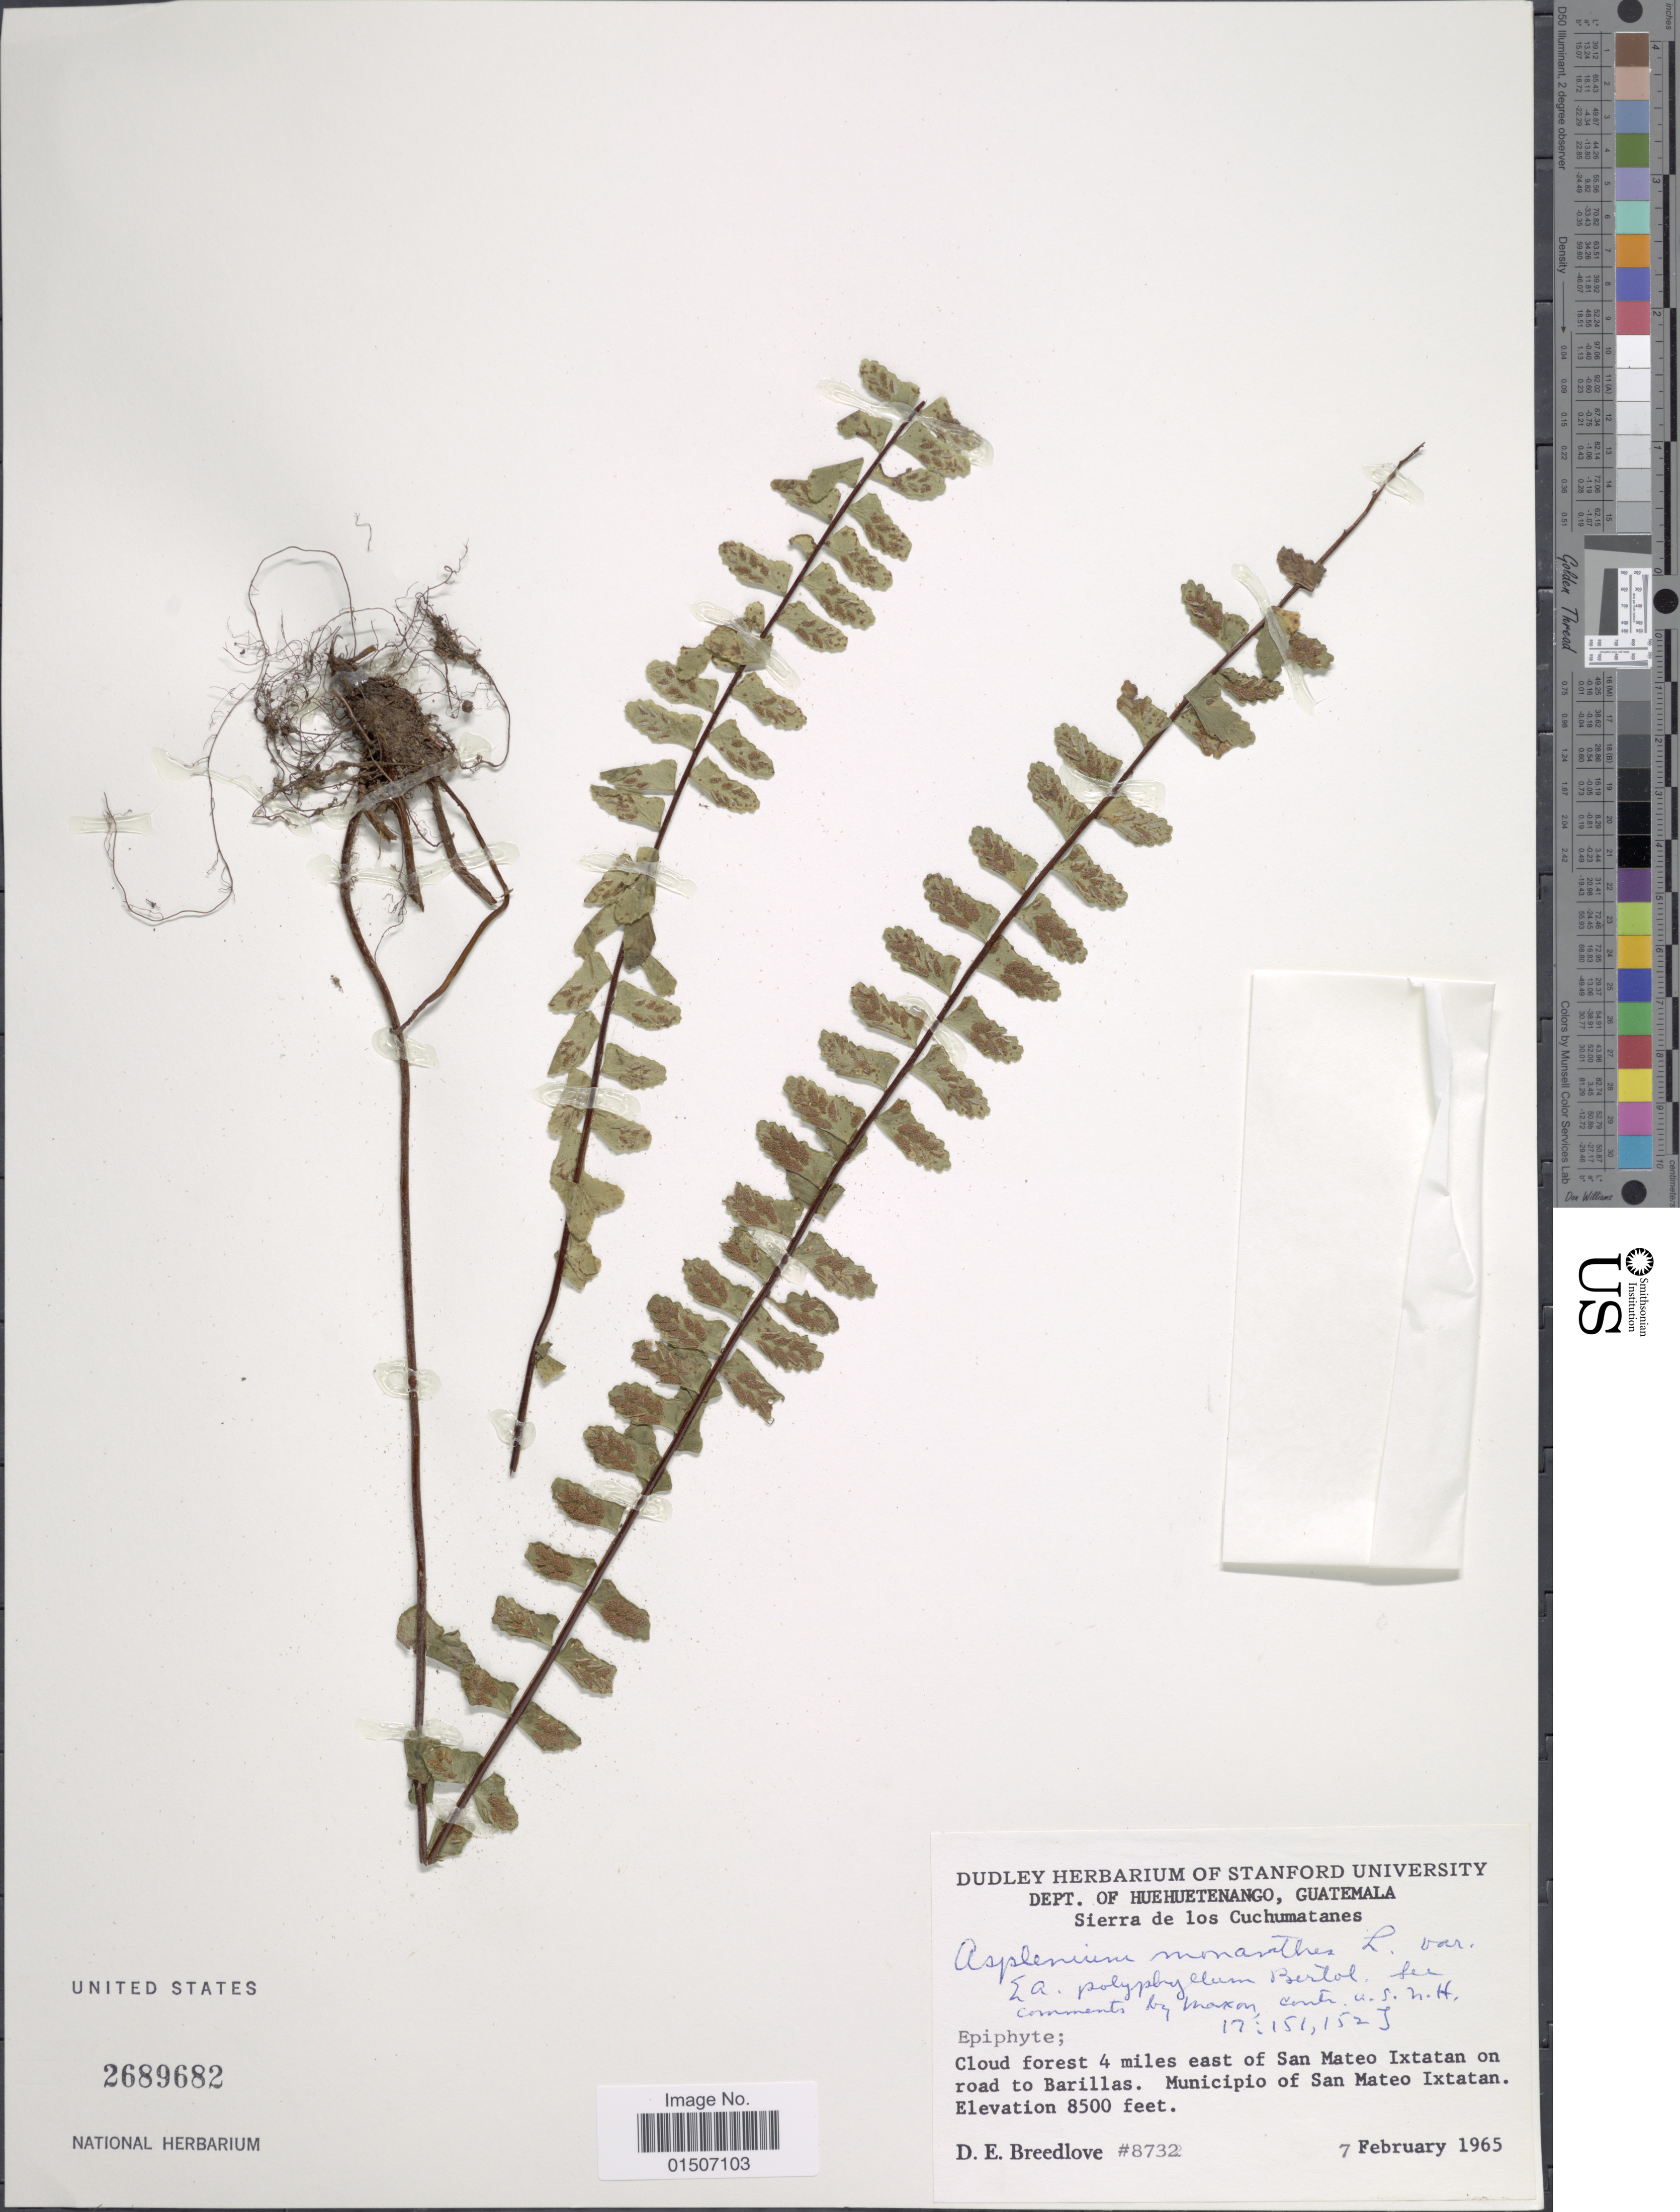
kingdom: Plantae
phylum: Tracheophyta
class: Polypodiopsida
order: Polypodiales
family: Aspleniaceae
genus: Asplenium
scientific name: Asplenium monanthes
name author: L.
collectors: D. E. Breedlove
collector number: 8732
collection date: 1965-02-07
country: Guatemala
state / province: Huehuetenango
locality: Dept. Huehuetenango, Sierra de los Cuchumatanes, Cloud forest 4 miles east of San Matei Ixtatan on road to Barillas. Municpio of San Mateo Ixtatan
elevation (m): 2591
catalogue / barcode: US 2689682